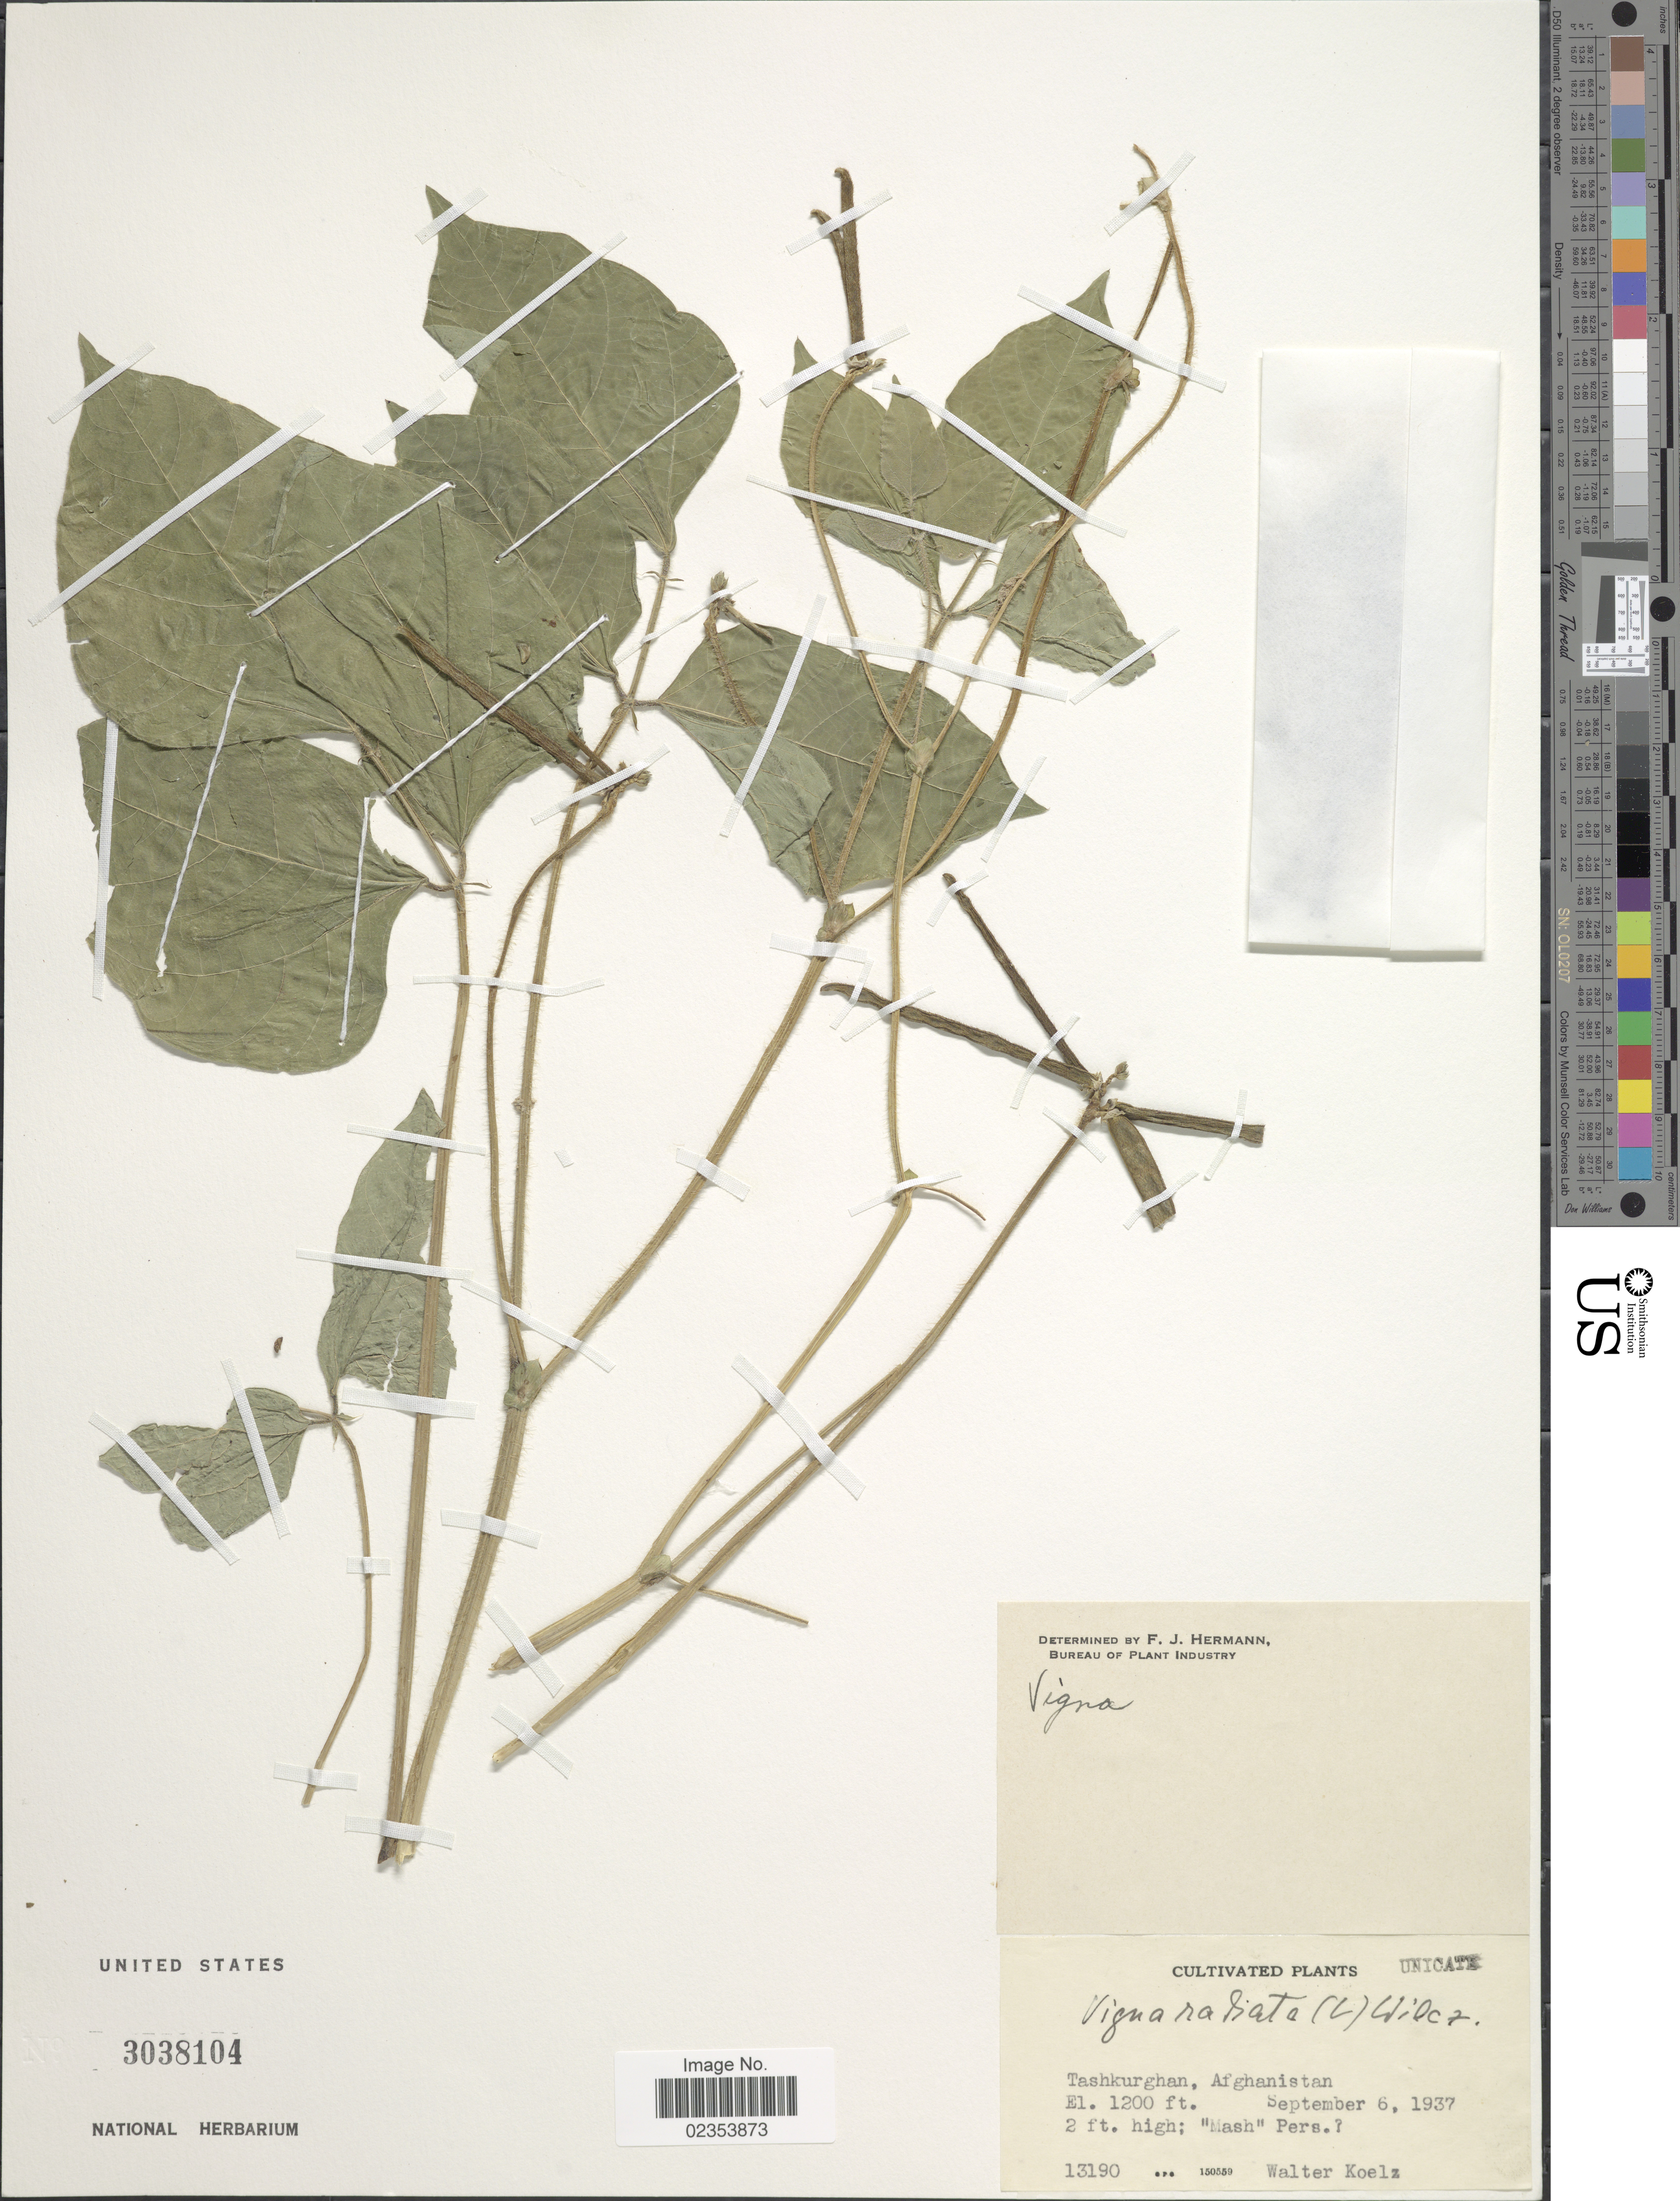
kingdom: Plantae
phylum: Tracheophyta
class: Magnoliopsida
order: Fabales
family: Fabaceae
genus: Vigna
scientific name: Vigna radiata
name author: (L.) R. Wilczek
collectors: W. N. Koelz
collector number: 13190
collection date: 1937-09-06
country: Afghanistan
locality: Tashkurghan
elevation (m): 366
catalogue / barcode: US 3038104